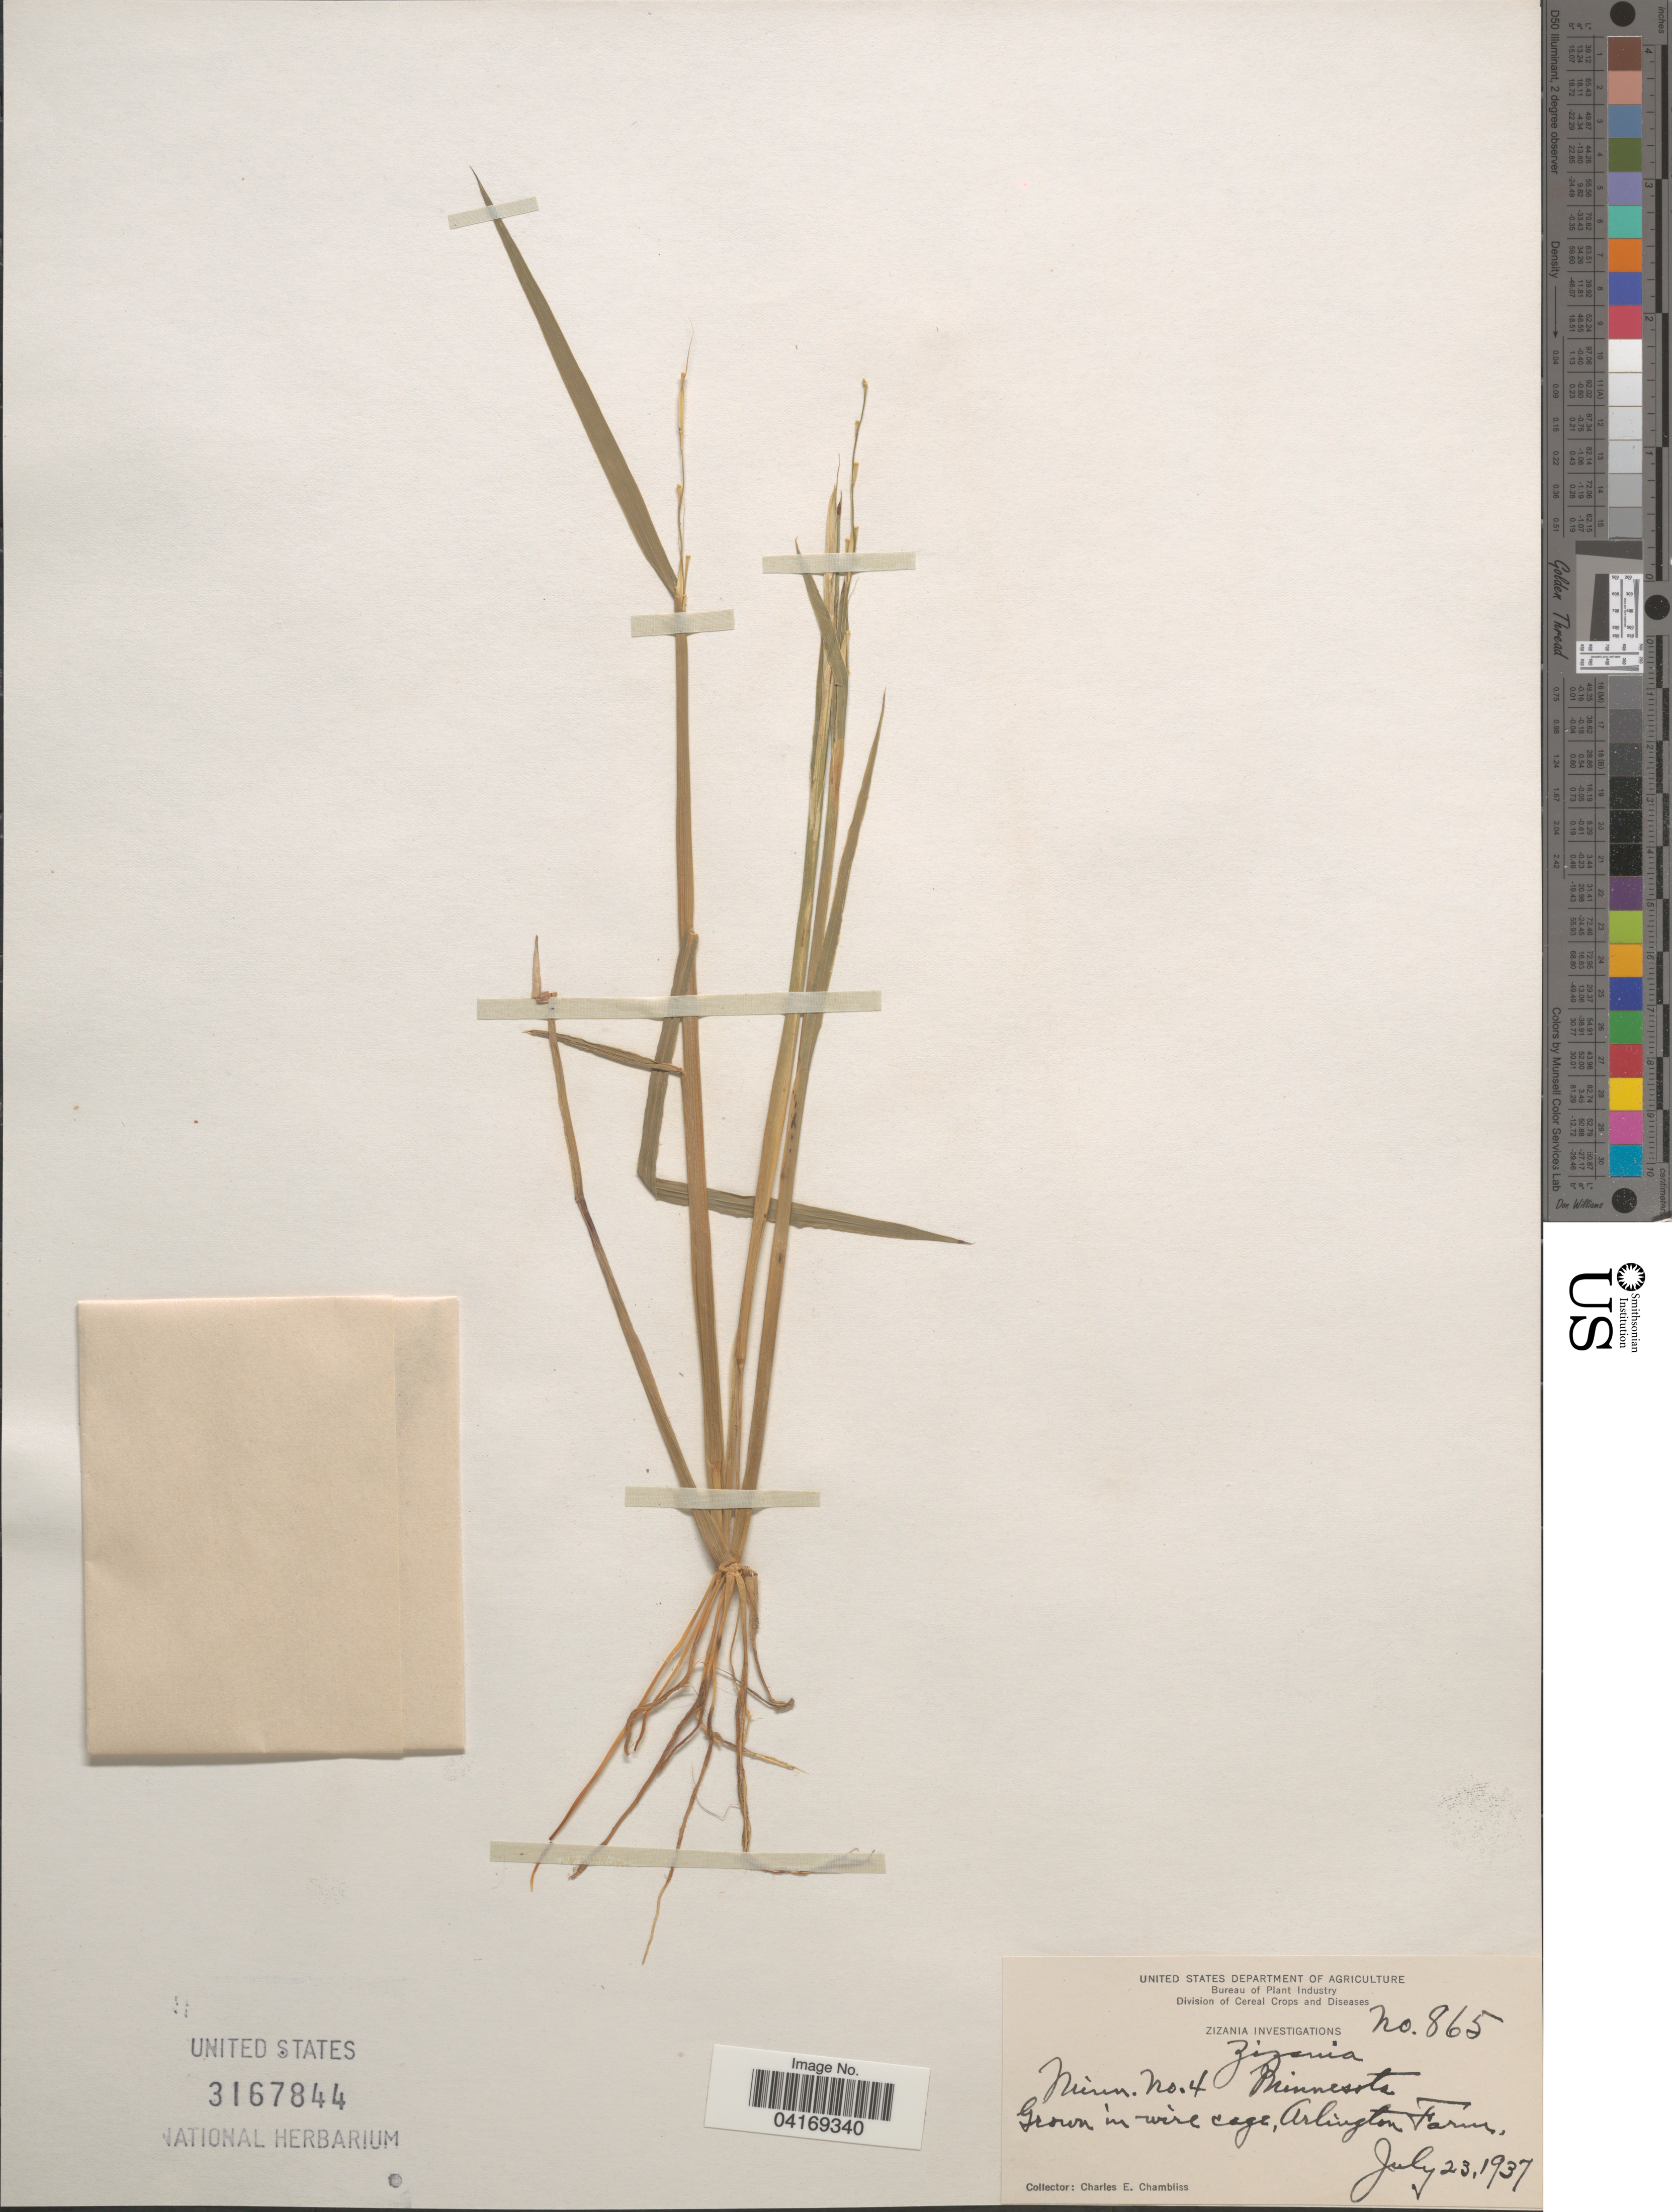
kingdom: Plantae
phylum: Tracheophyta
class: Liliopsida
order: Poales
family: Poaceae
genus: Zizania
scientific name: Zizania sp.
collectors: C. Chambliss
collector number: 865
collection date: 1937-07-23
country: United States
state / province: Virginia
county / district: Arlington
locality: In wire cage, Arlington Farm.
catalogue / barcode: US 3167844